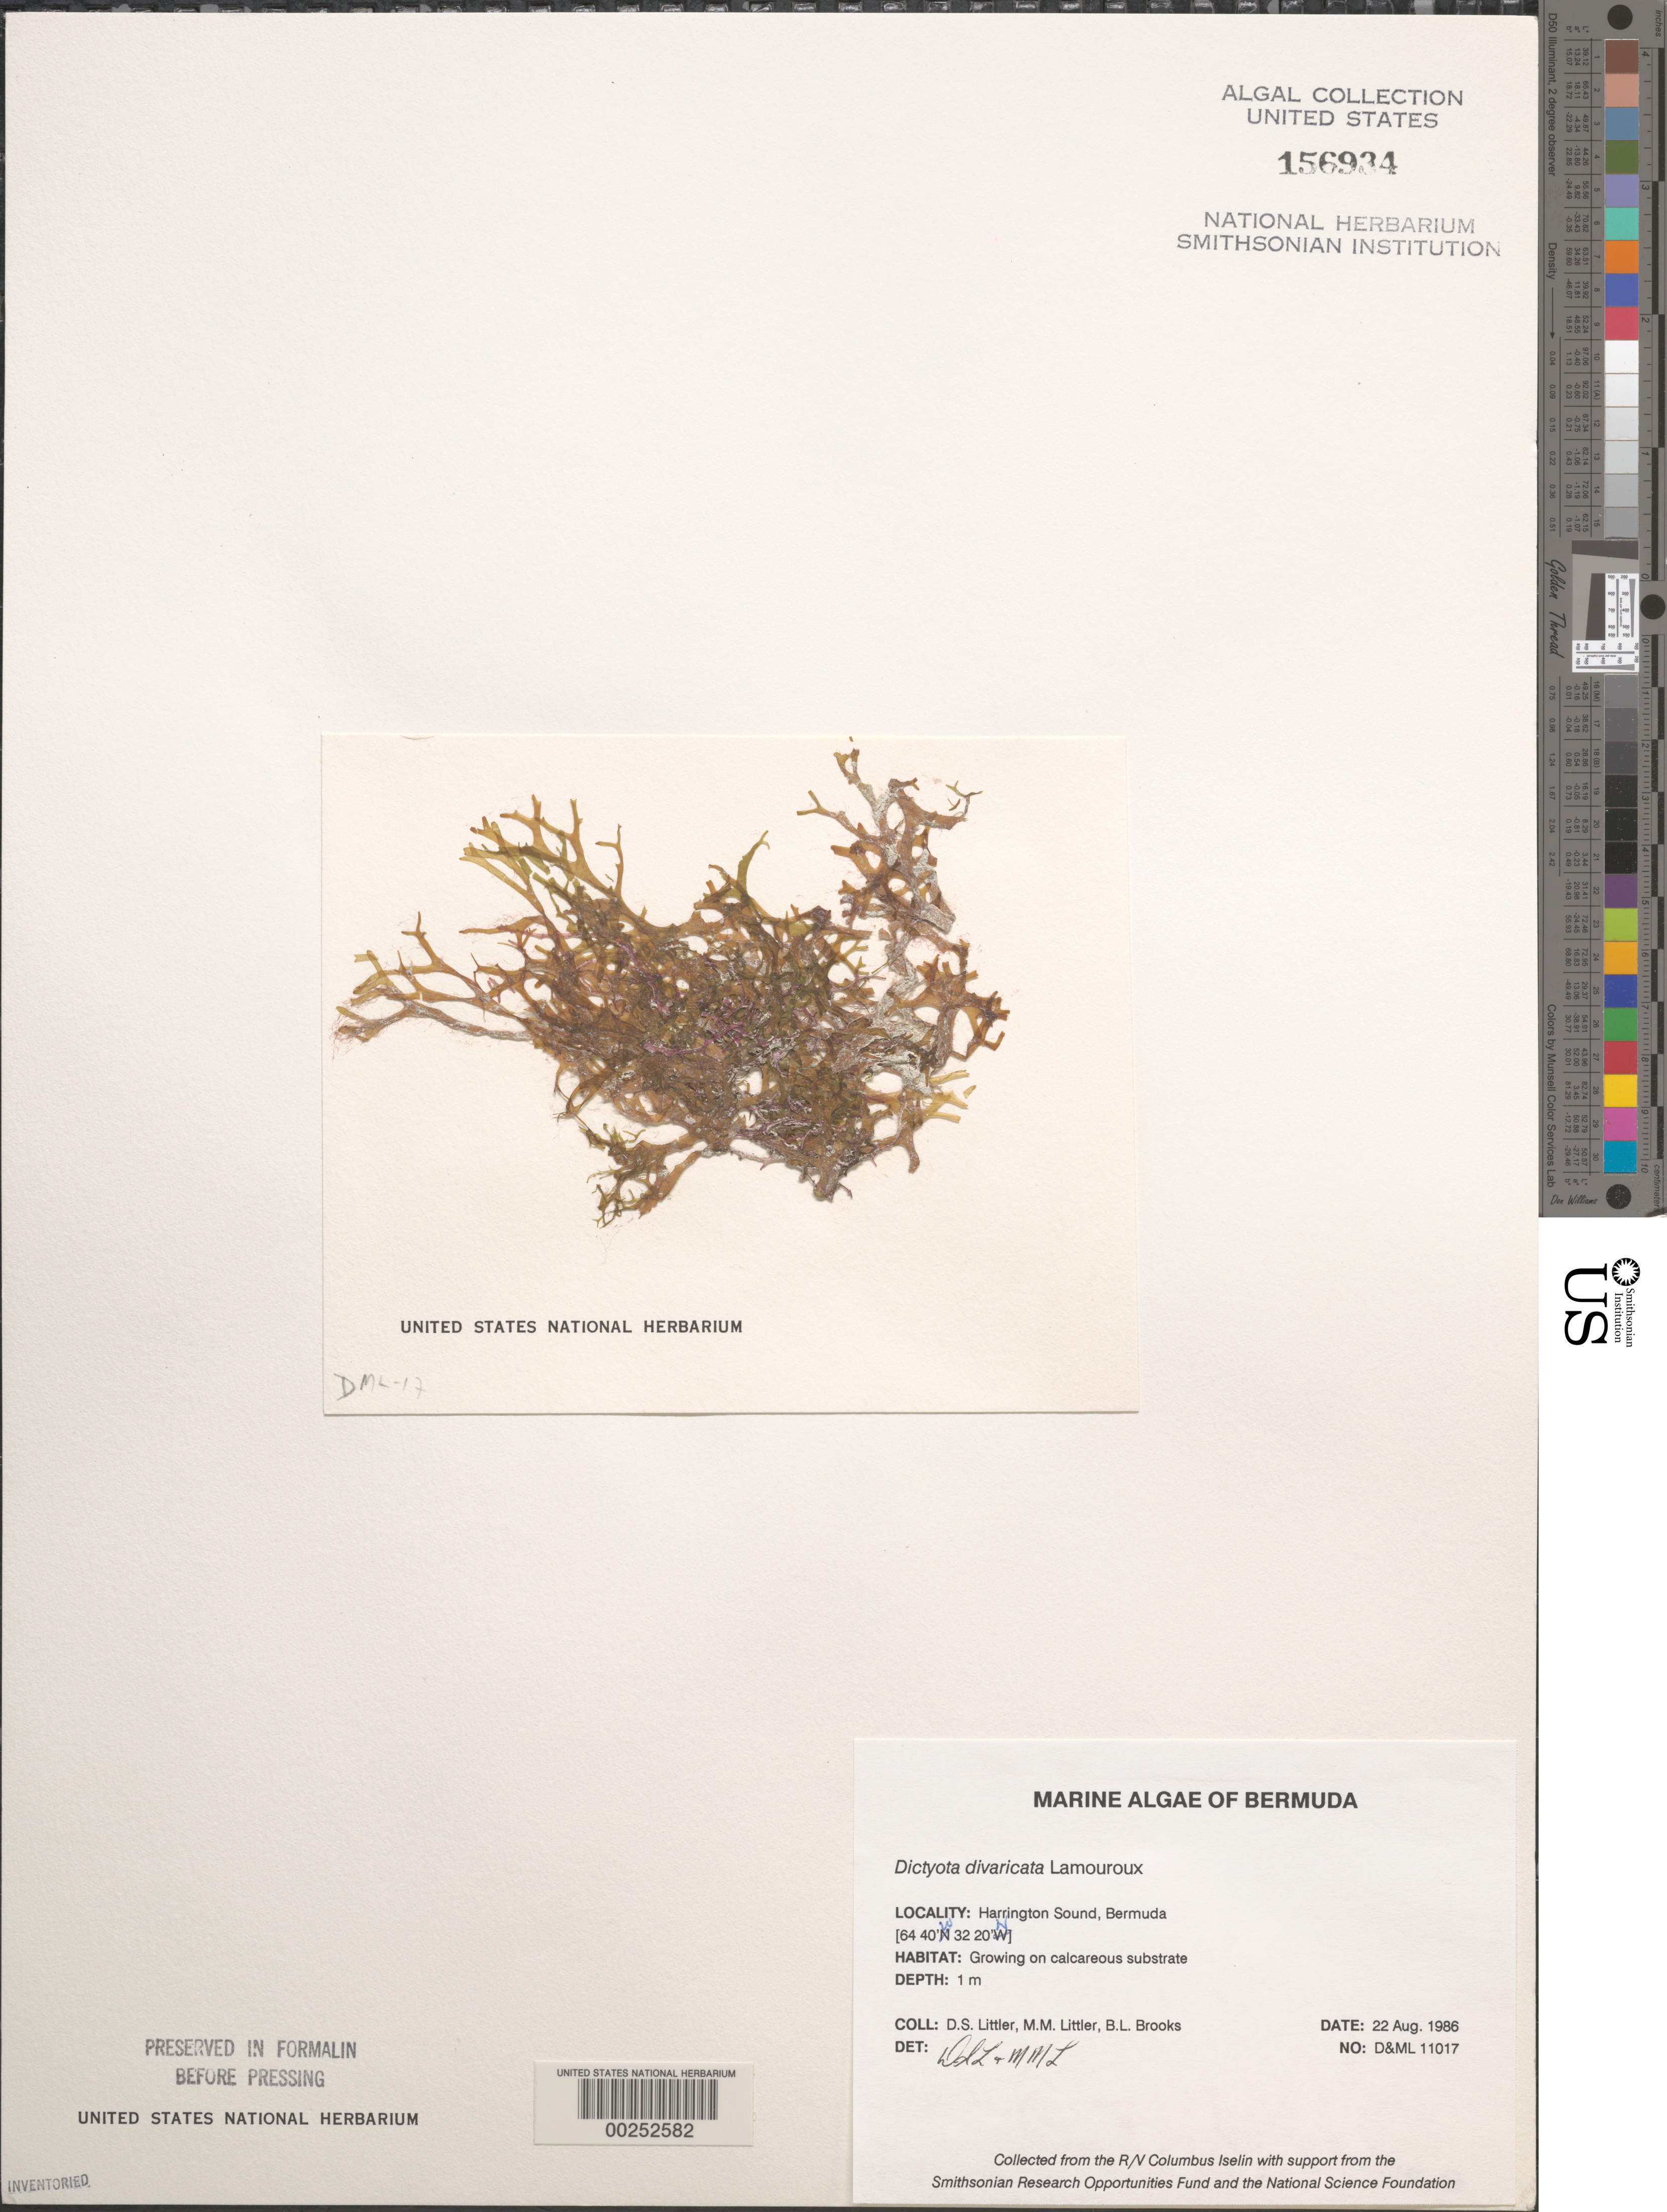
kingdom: Chromista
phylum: Ochrophyta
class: Phaeophyceae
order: Dictyotales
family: Dictyotaceae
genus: Dictyota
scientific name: Dictyota divaricata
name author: J.V.Lamouroux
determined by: Littler, D. S.; Littler, M. M.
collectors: D. S. Littler, M. M. Littler & B. Brooks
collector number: D&ML 11017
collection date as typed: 22 Aug 1986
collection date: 1986-08-22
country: Bermuda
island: Bermuda Island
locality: Harrington Sound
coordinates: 32 20' N, 64 40' W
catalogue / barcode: US 156934